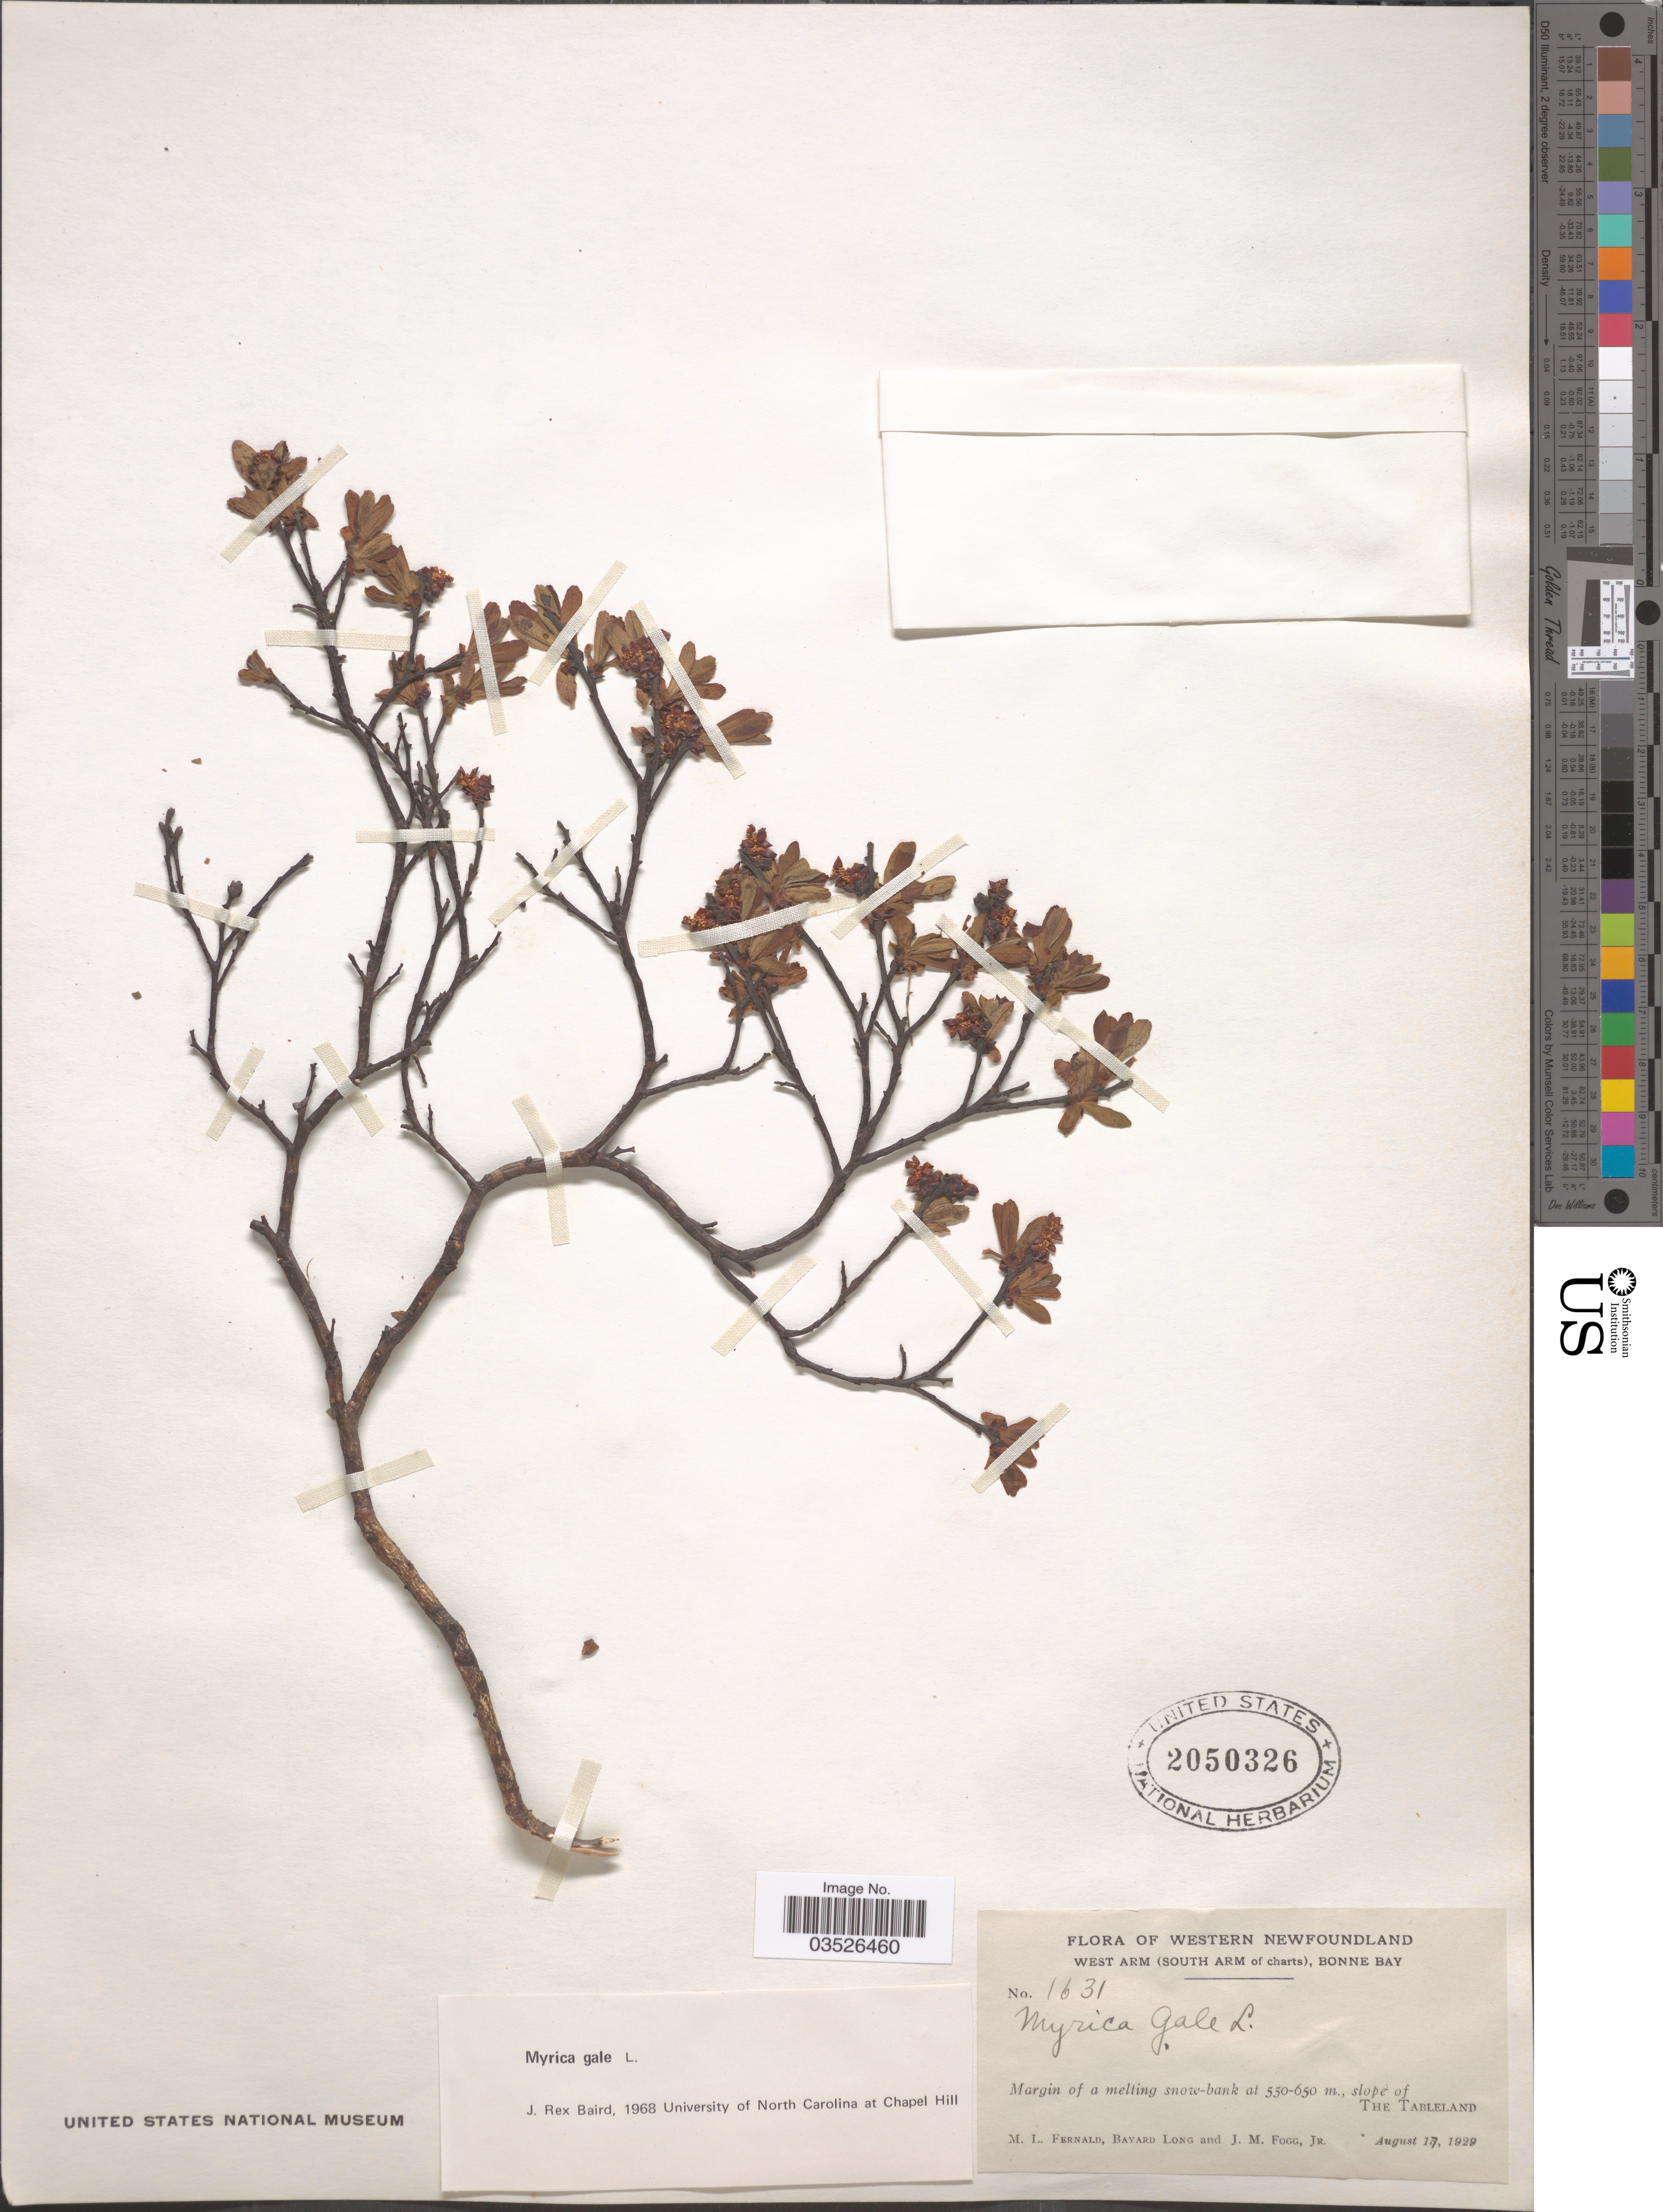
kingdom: Plantae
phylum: Tracheophyta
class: Magnoliopsida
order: Fagales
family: Myricaceae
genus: Myrica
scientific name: Myrica gale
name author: L.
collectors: M. L. Fernald, B. Long & J. Fogg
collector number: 1631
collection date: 1929-08-17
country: Canada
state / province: Newfoundland and Labrador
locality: Western Newfoundland. West Arm (South Arm of charts), Bonne Bay. Margin of a melting snow-bank, slope of The Tableland.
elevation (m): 550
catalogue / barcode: US 2050326